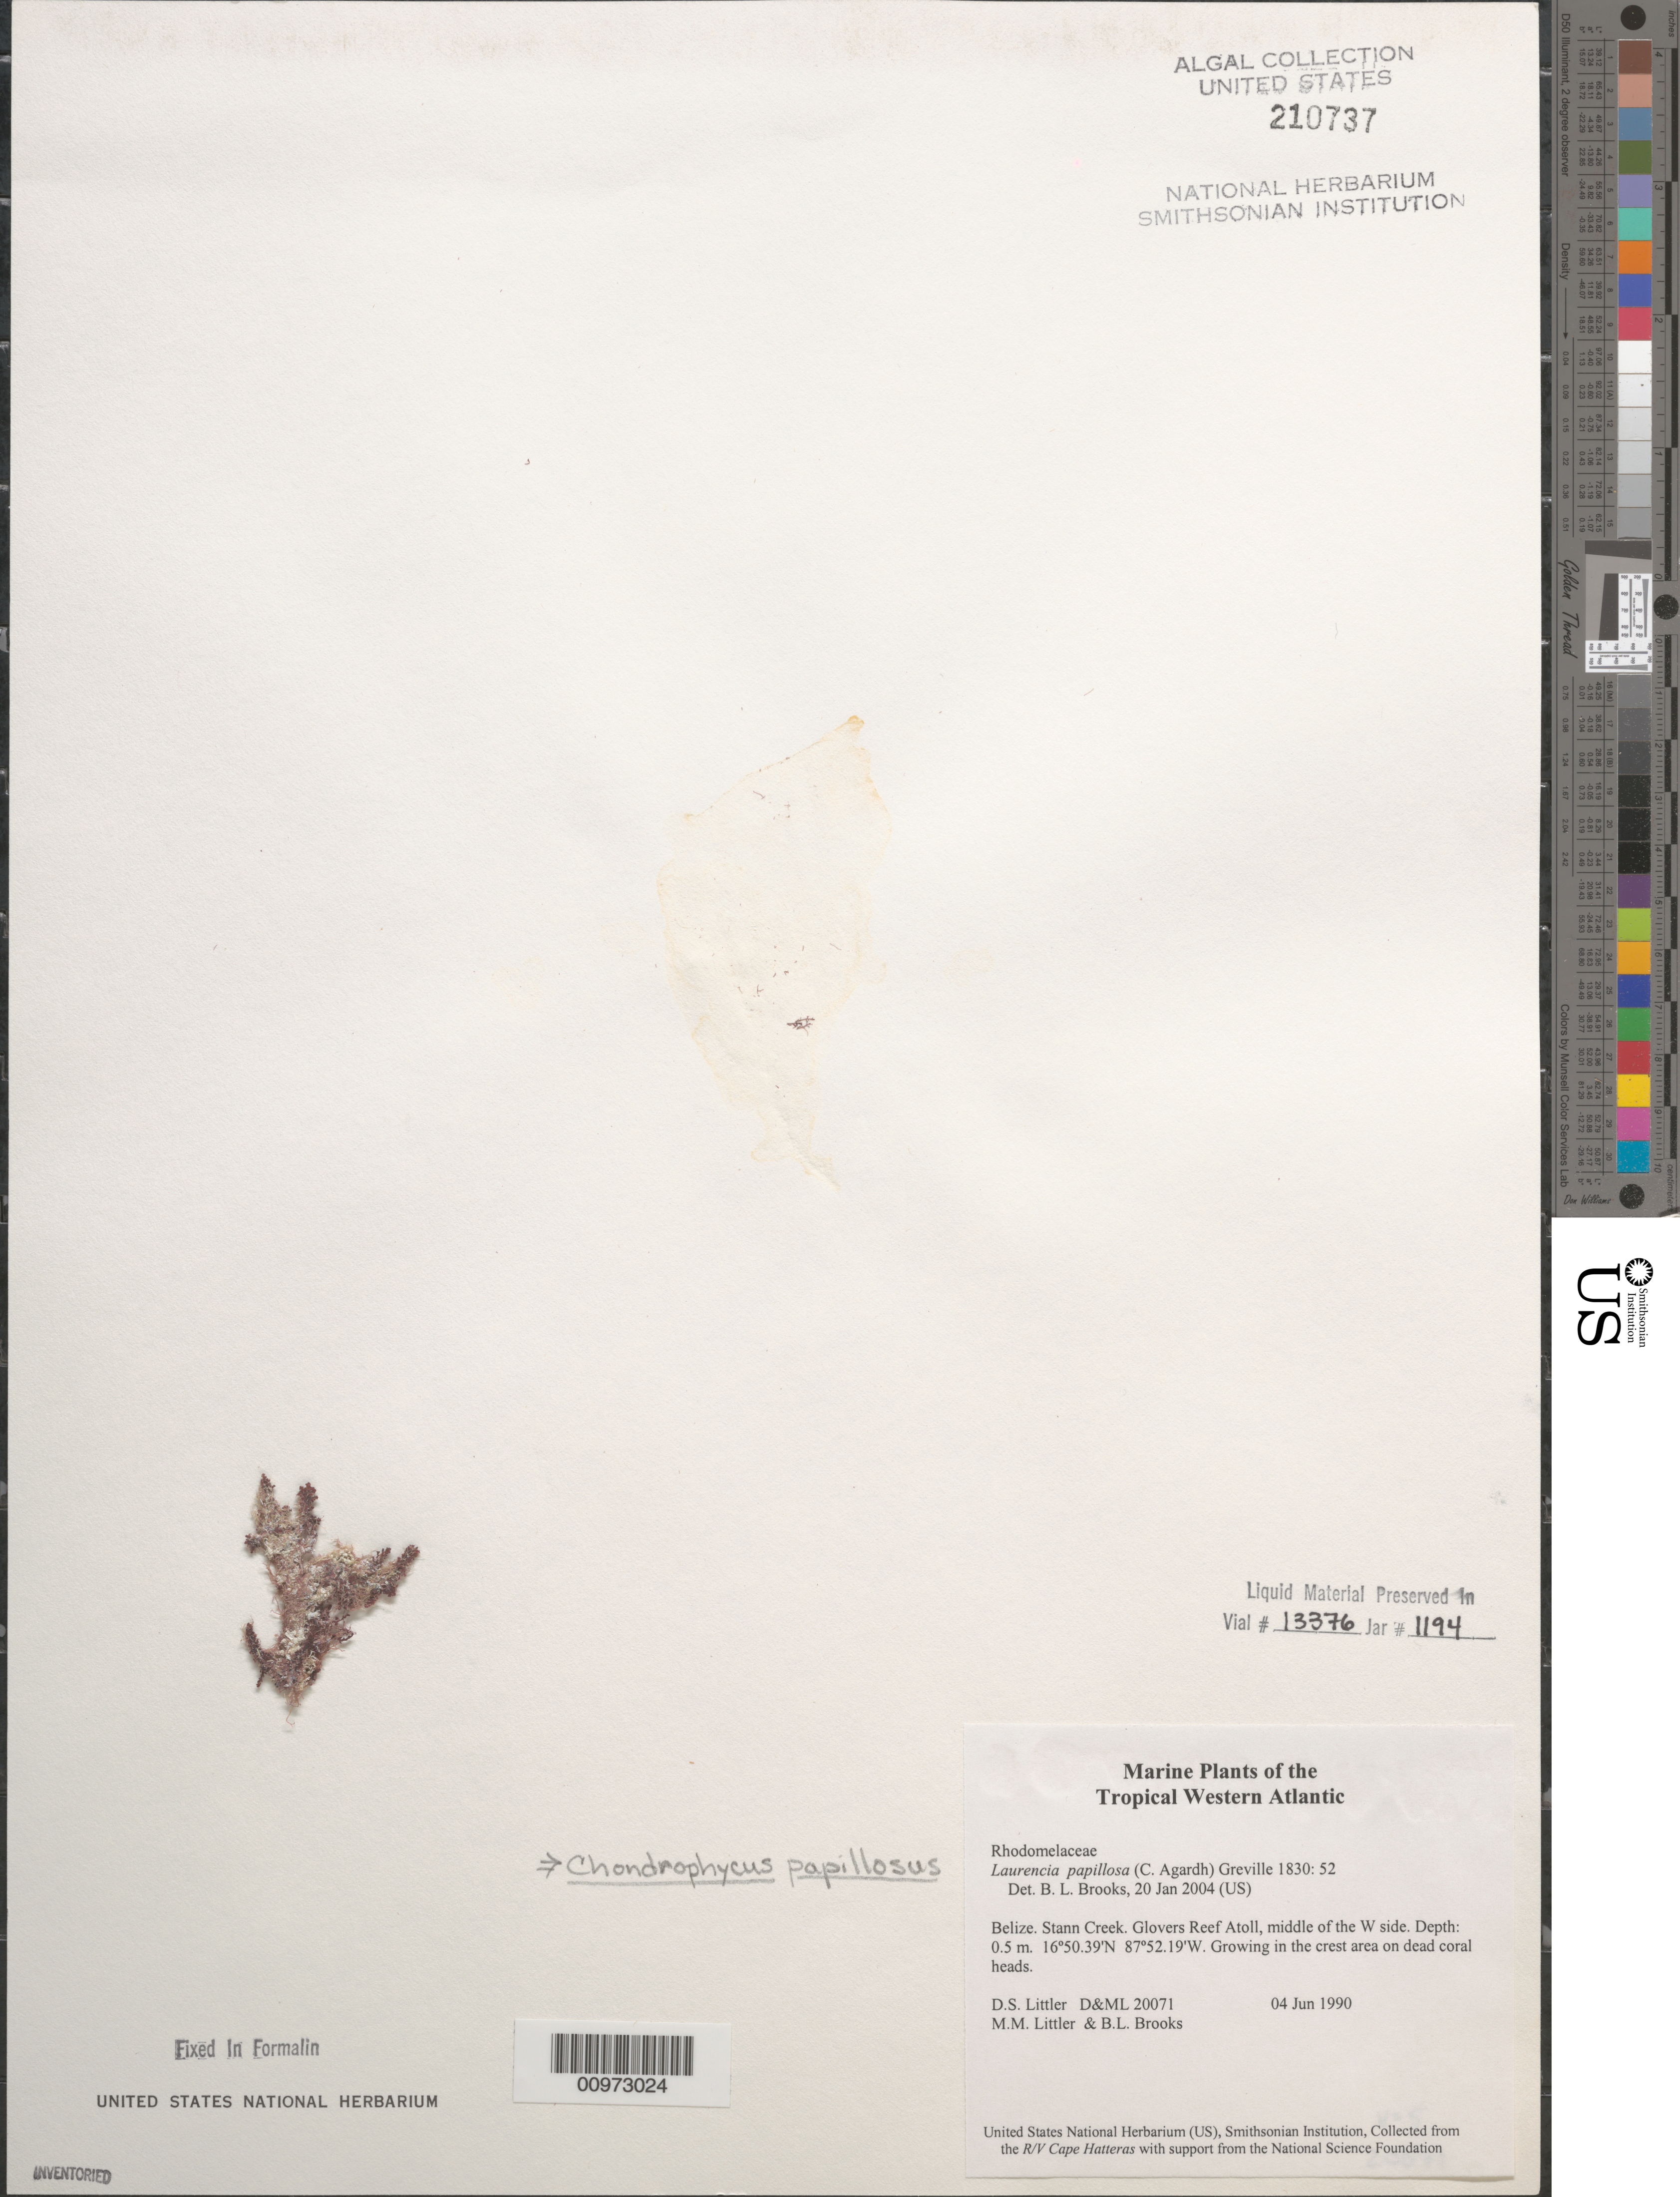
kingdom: Plantae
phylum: Rhodophyta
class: Florideophyceae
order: Ceramiales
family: Rhodomelaceae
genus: Palisada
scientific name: Palisada perforata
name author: (Bory) K.W. Nam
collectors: D. S. Littler, M. M. Littler & B. Brooks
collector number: D&ML 20071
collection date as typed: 04 Jun 1990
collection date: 1990-06-04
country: Belize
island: Glovers Reef Atoll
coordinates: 16 50.39'N, 87 52.19'W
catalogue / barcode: US 210737